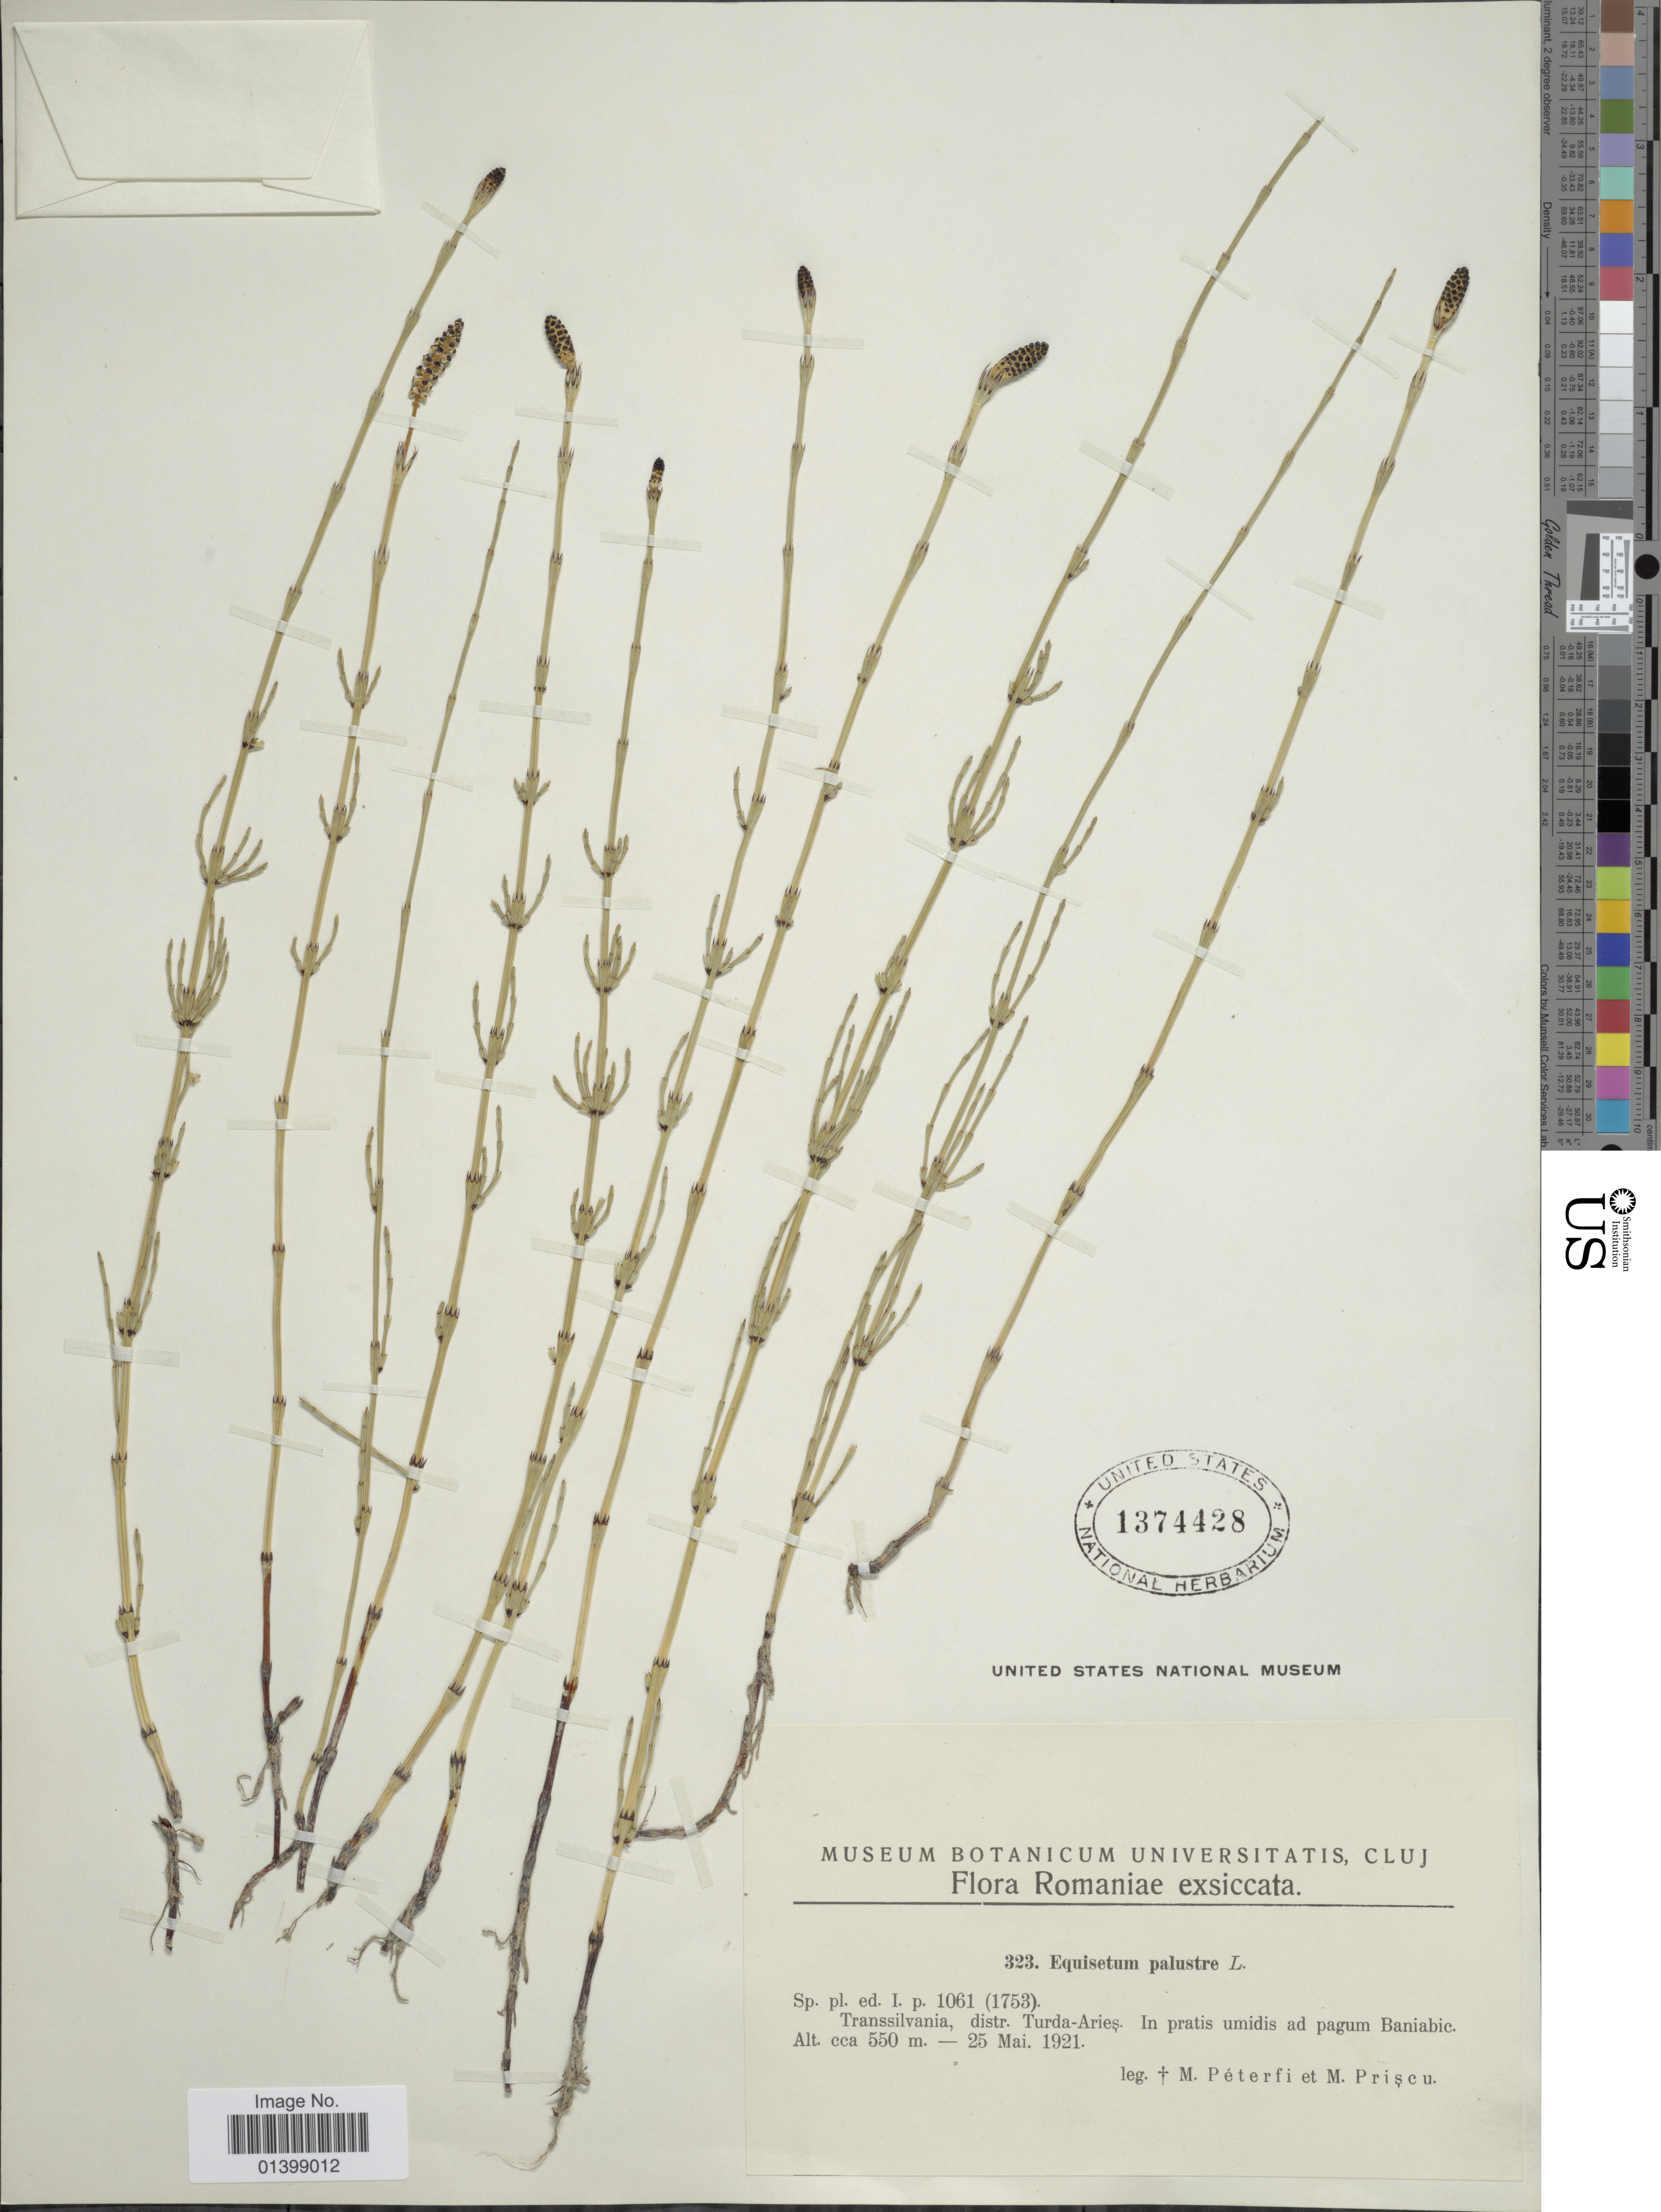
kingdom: Plantae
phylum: Tracheophyta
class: Polypodiopsida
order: Equisetales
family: Equisetaceae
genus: Equisetum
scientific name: Equisetum palustre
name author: L.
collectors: M. Péterfi & M. Priscu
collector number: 323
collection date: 1921-05-25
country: Romania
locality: Transsilvania, distr Turda-Aries. In pratis umidis ad pagum Baniabic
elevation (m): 550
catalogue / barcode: US 1374428